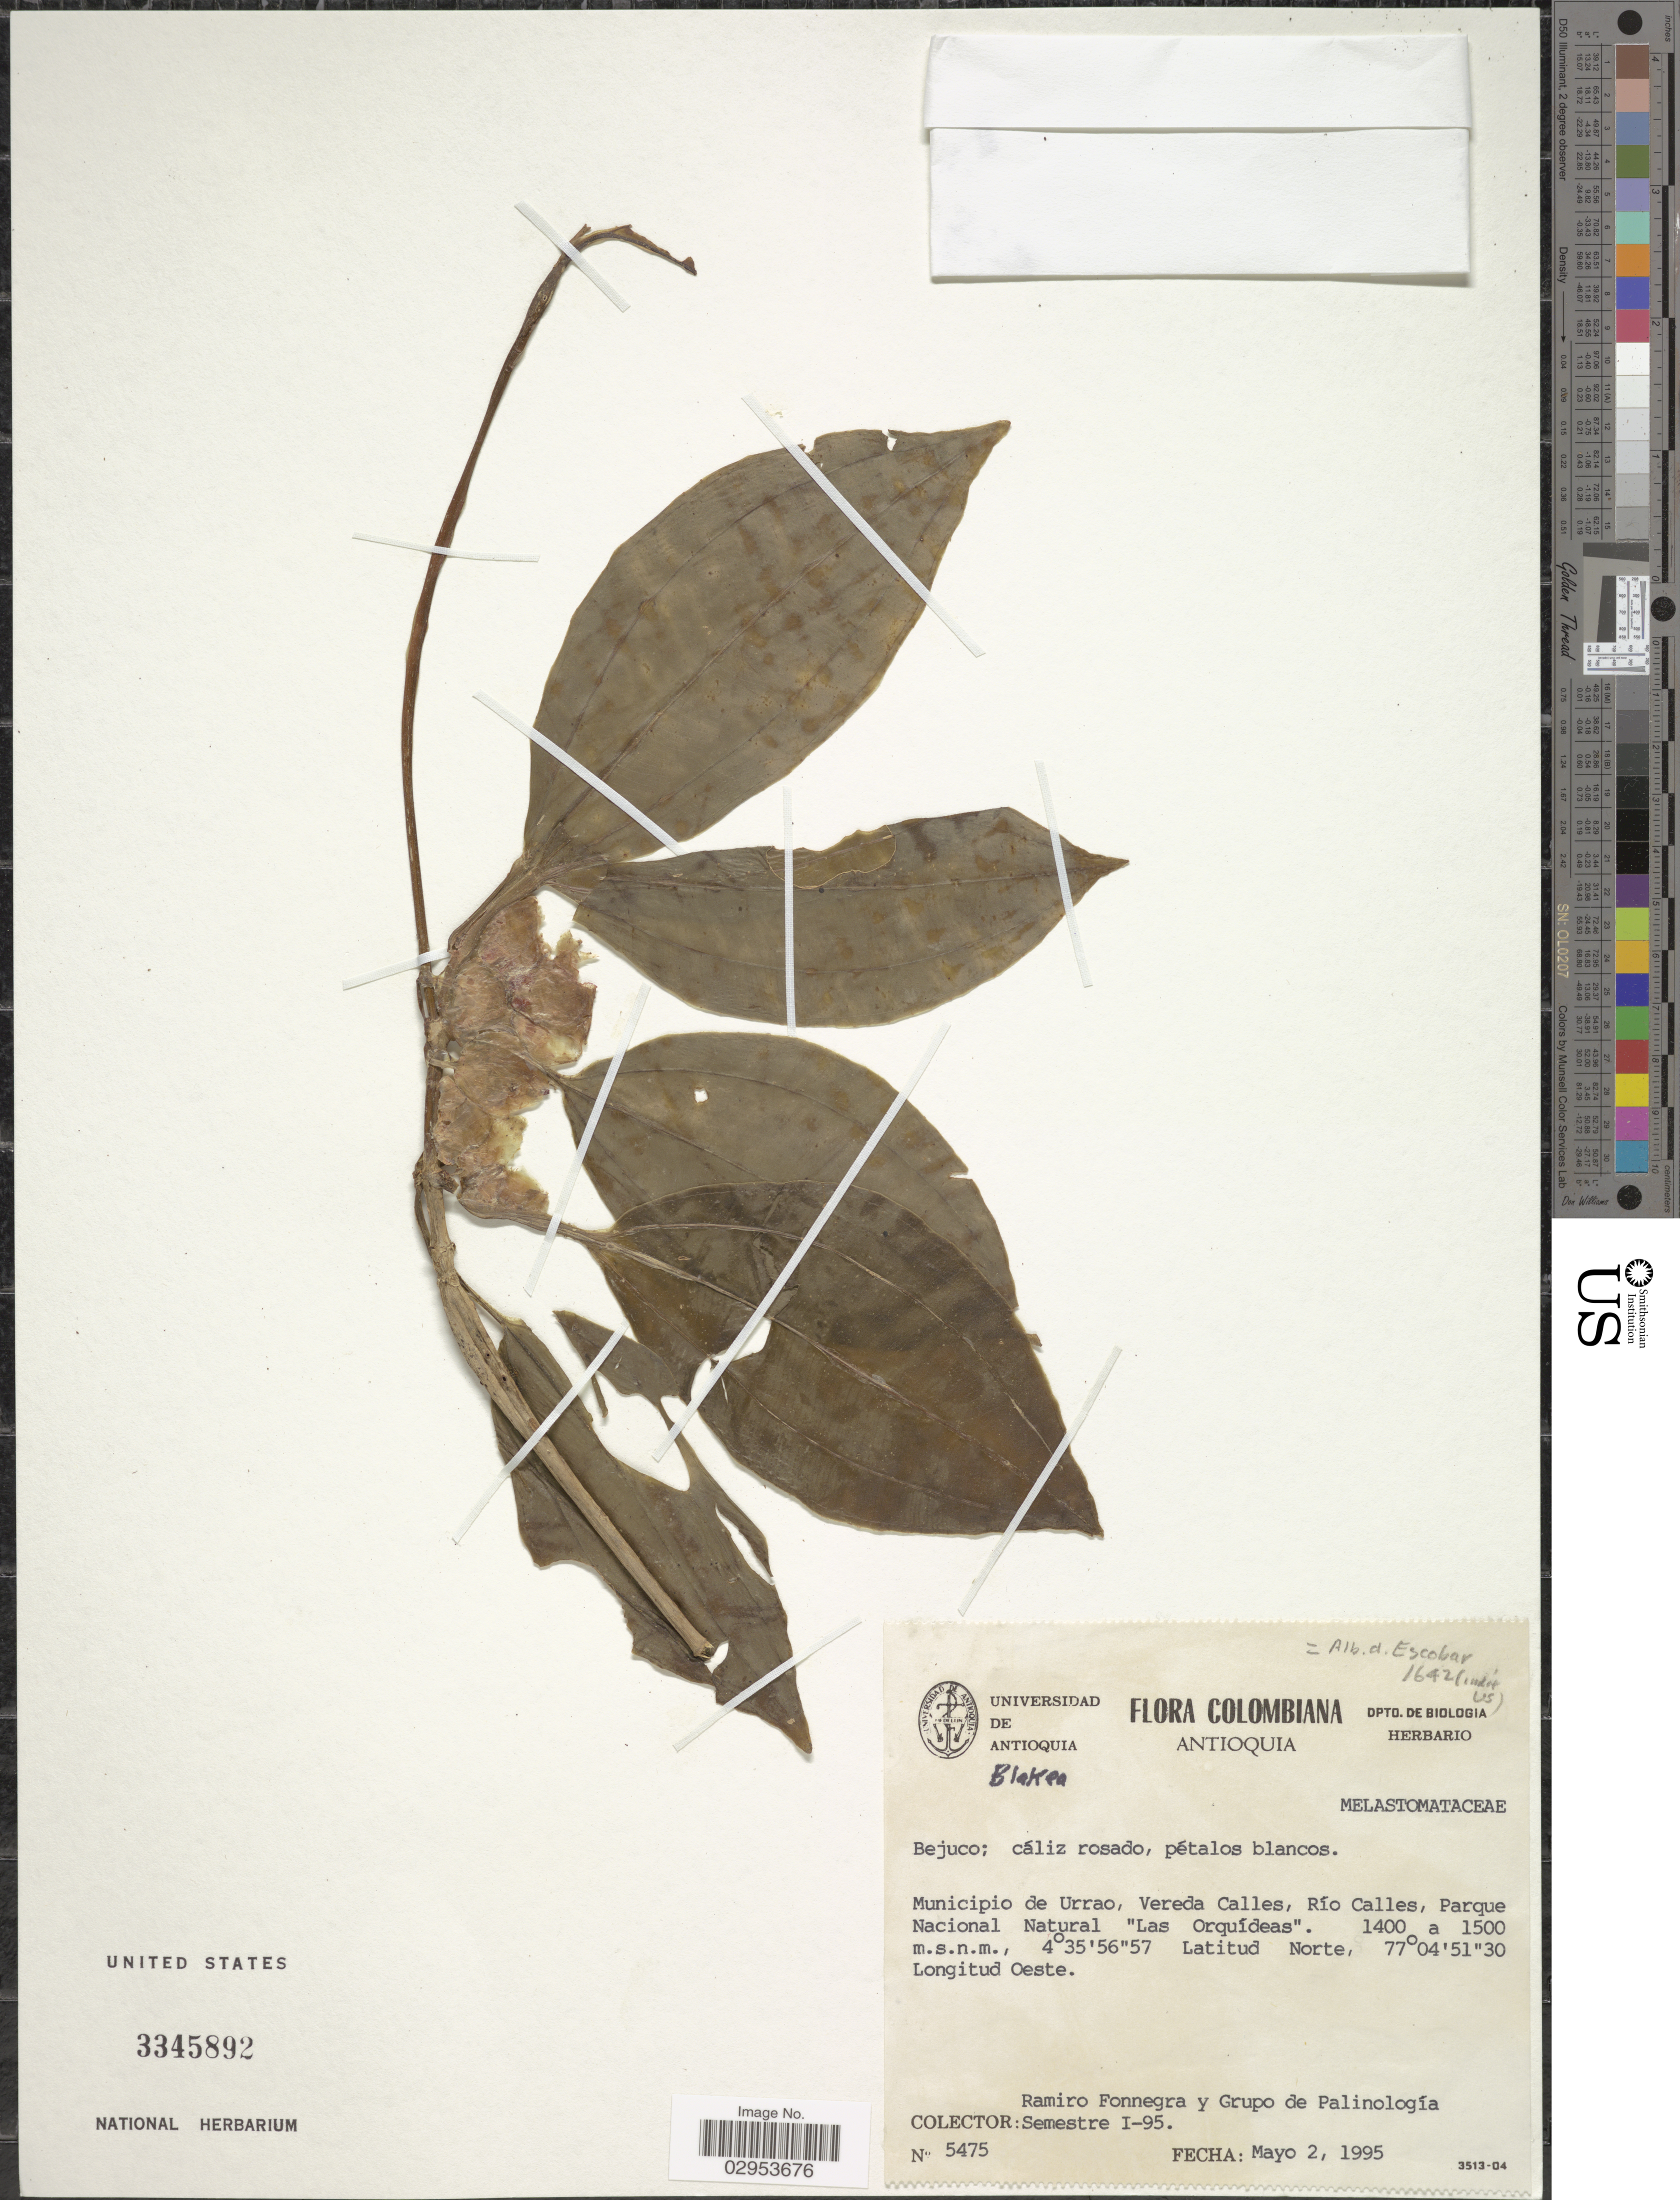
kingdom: Plantae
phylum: Tracheophyta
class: Magnoliopsida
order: Myrtales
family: Melastomataceae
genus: Blakea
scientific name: Blakea sp.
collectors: R. Fonnegra & Grupo de Palinología Semestre I-95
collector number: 5475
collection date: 1995-05-02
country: Colombia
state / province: Antioquia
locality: Municipio de Urrao, Vereda Calles, Río Calles, Parque Nacional Natural 'Las Orquídeas'.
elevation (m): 1400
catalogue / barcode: US 3345892